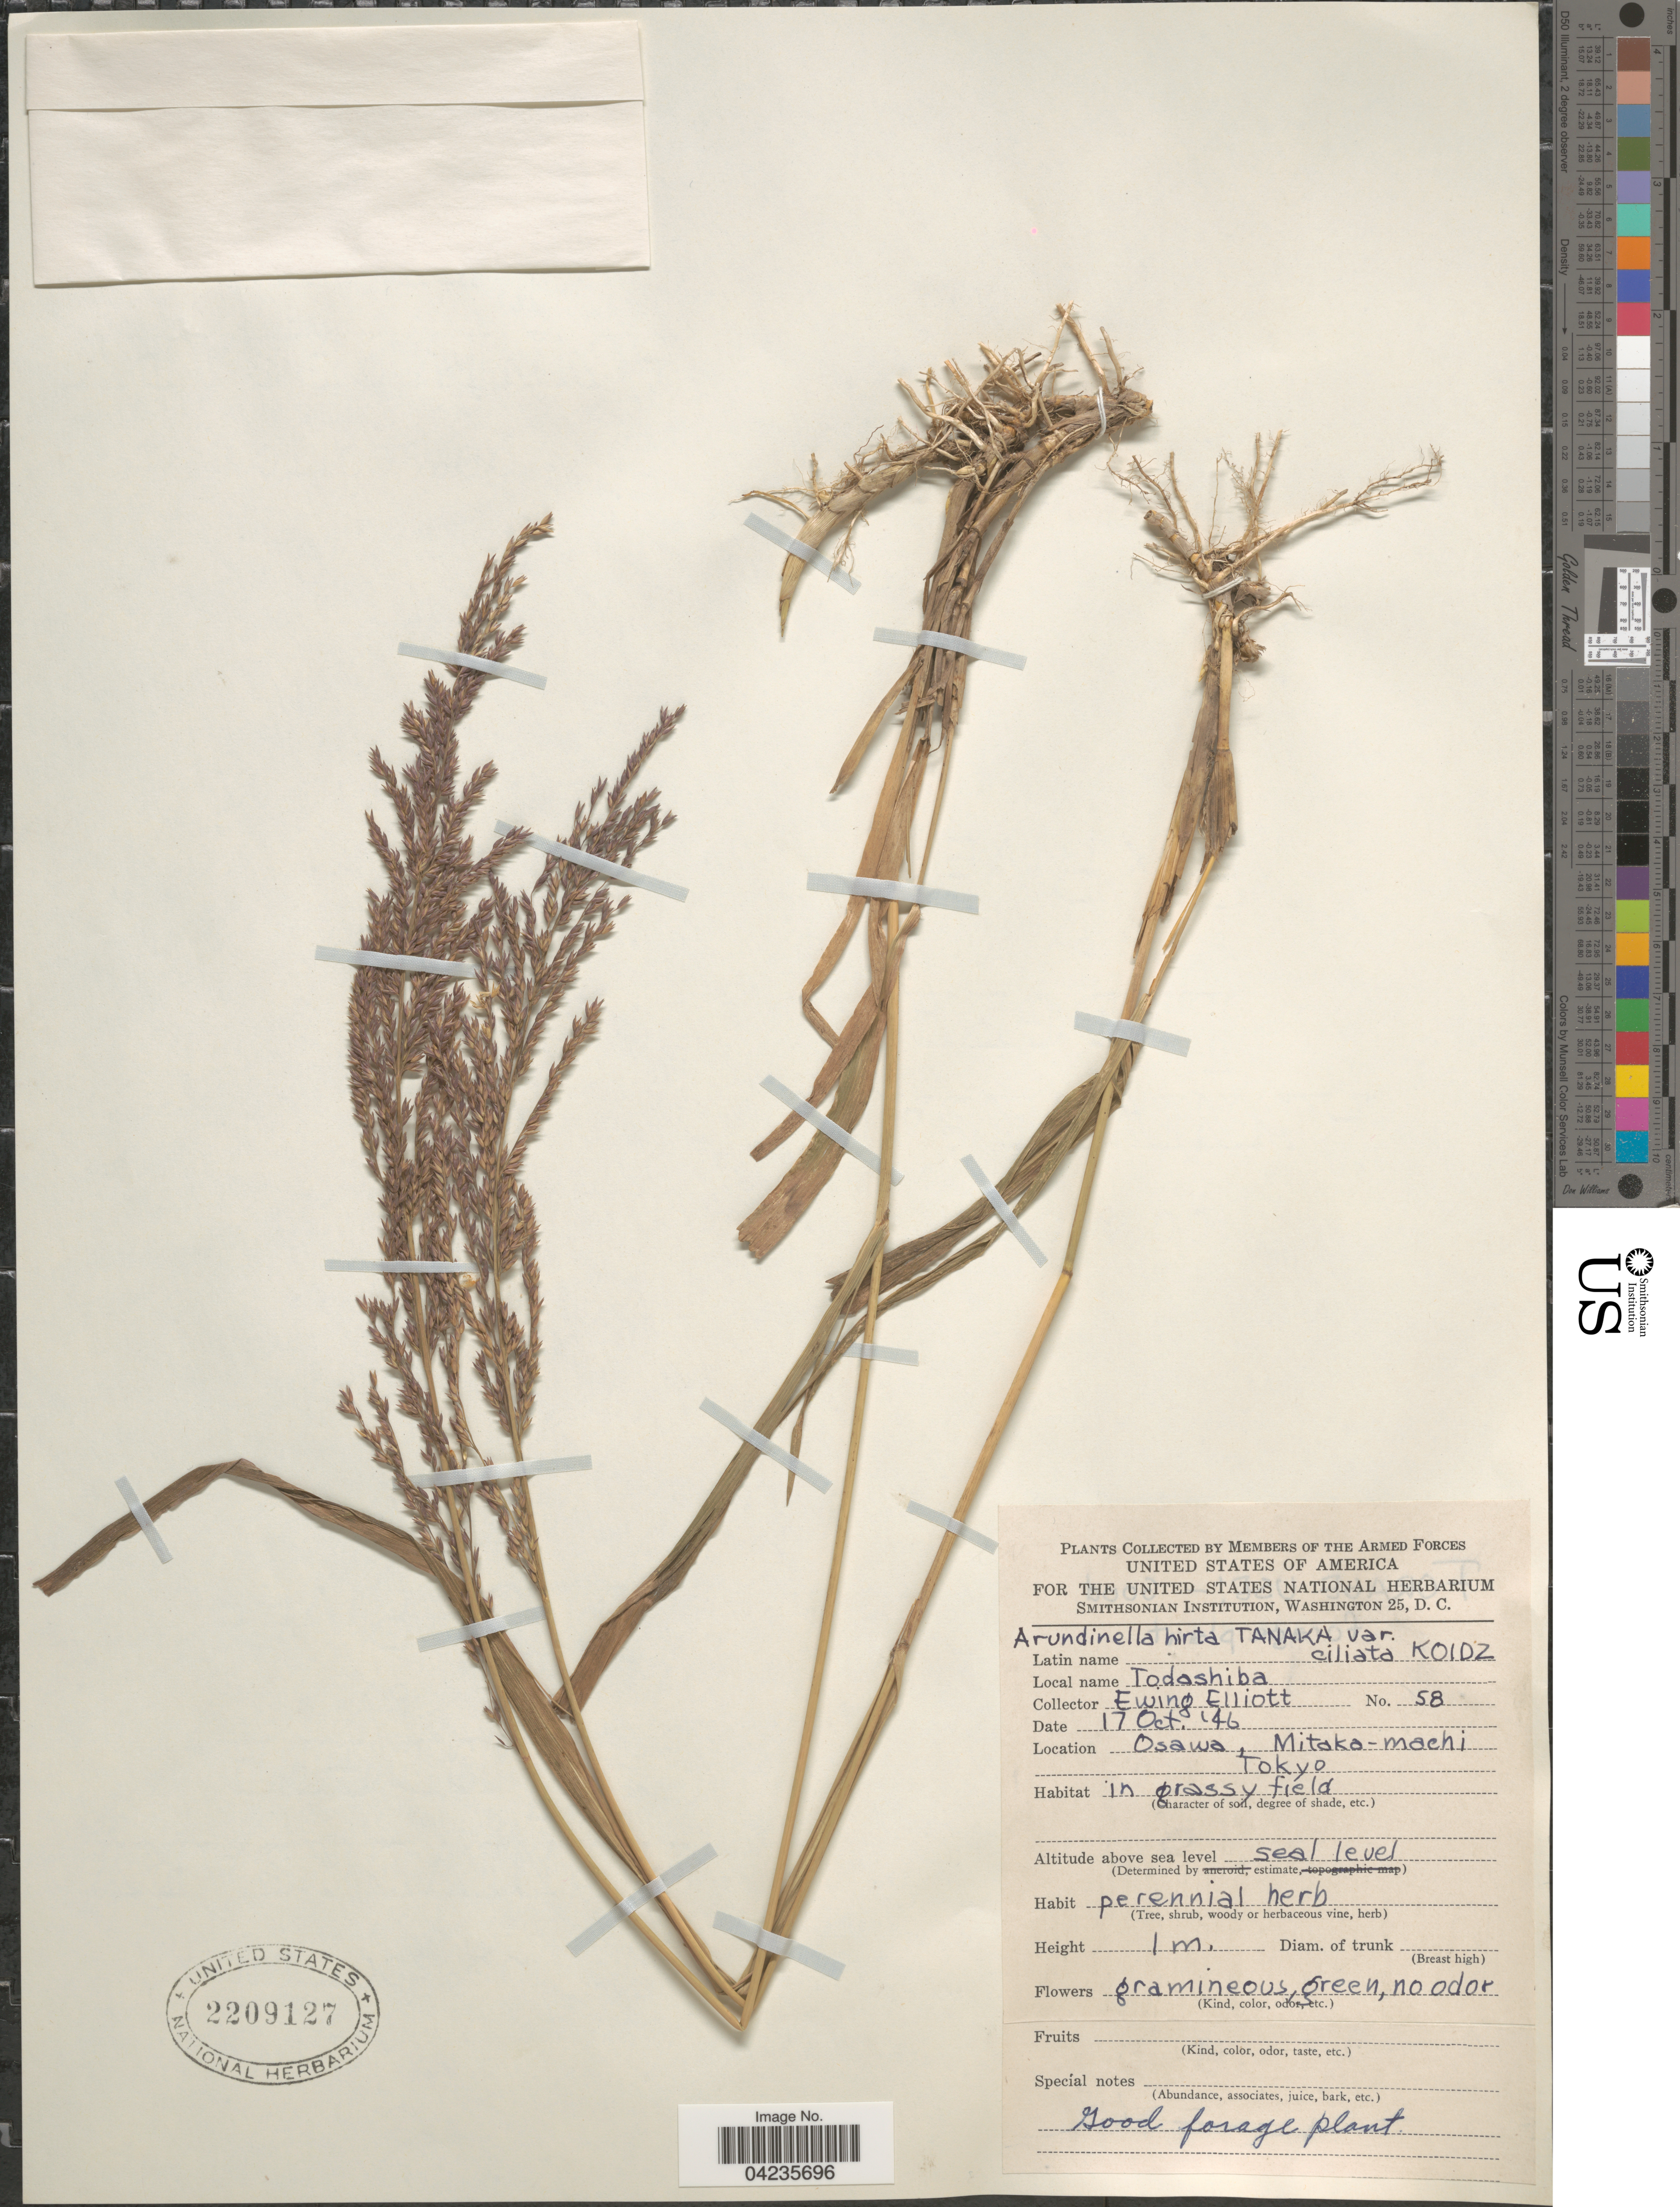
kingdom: Plantae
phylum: Tracheophyta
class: Liliopsida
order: Poales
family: Poaceae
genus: Arundinella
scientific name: Arundinella hirta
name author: (Thunb.) Tanaka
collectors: E. Elliott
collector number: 58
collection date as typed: Transcribed d/m/y: 17/10/46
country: Japan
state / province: Tokyo, Federal City of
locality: Osawa, Mitaka-machi. Tokyo.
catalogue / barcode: US 2209127